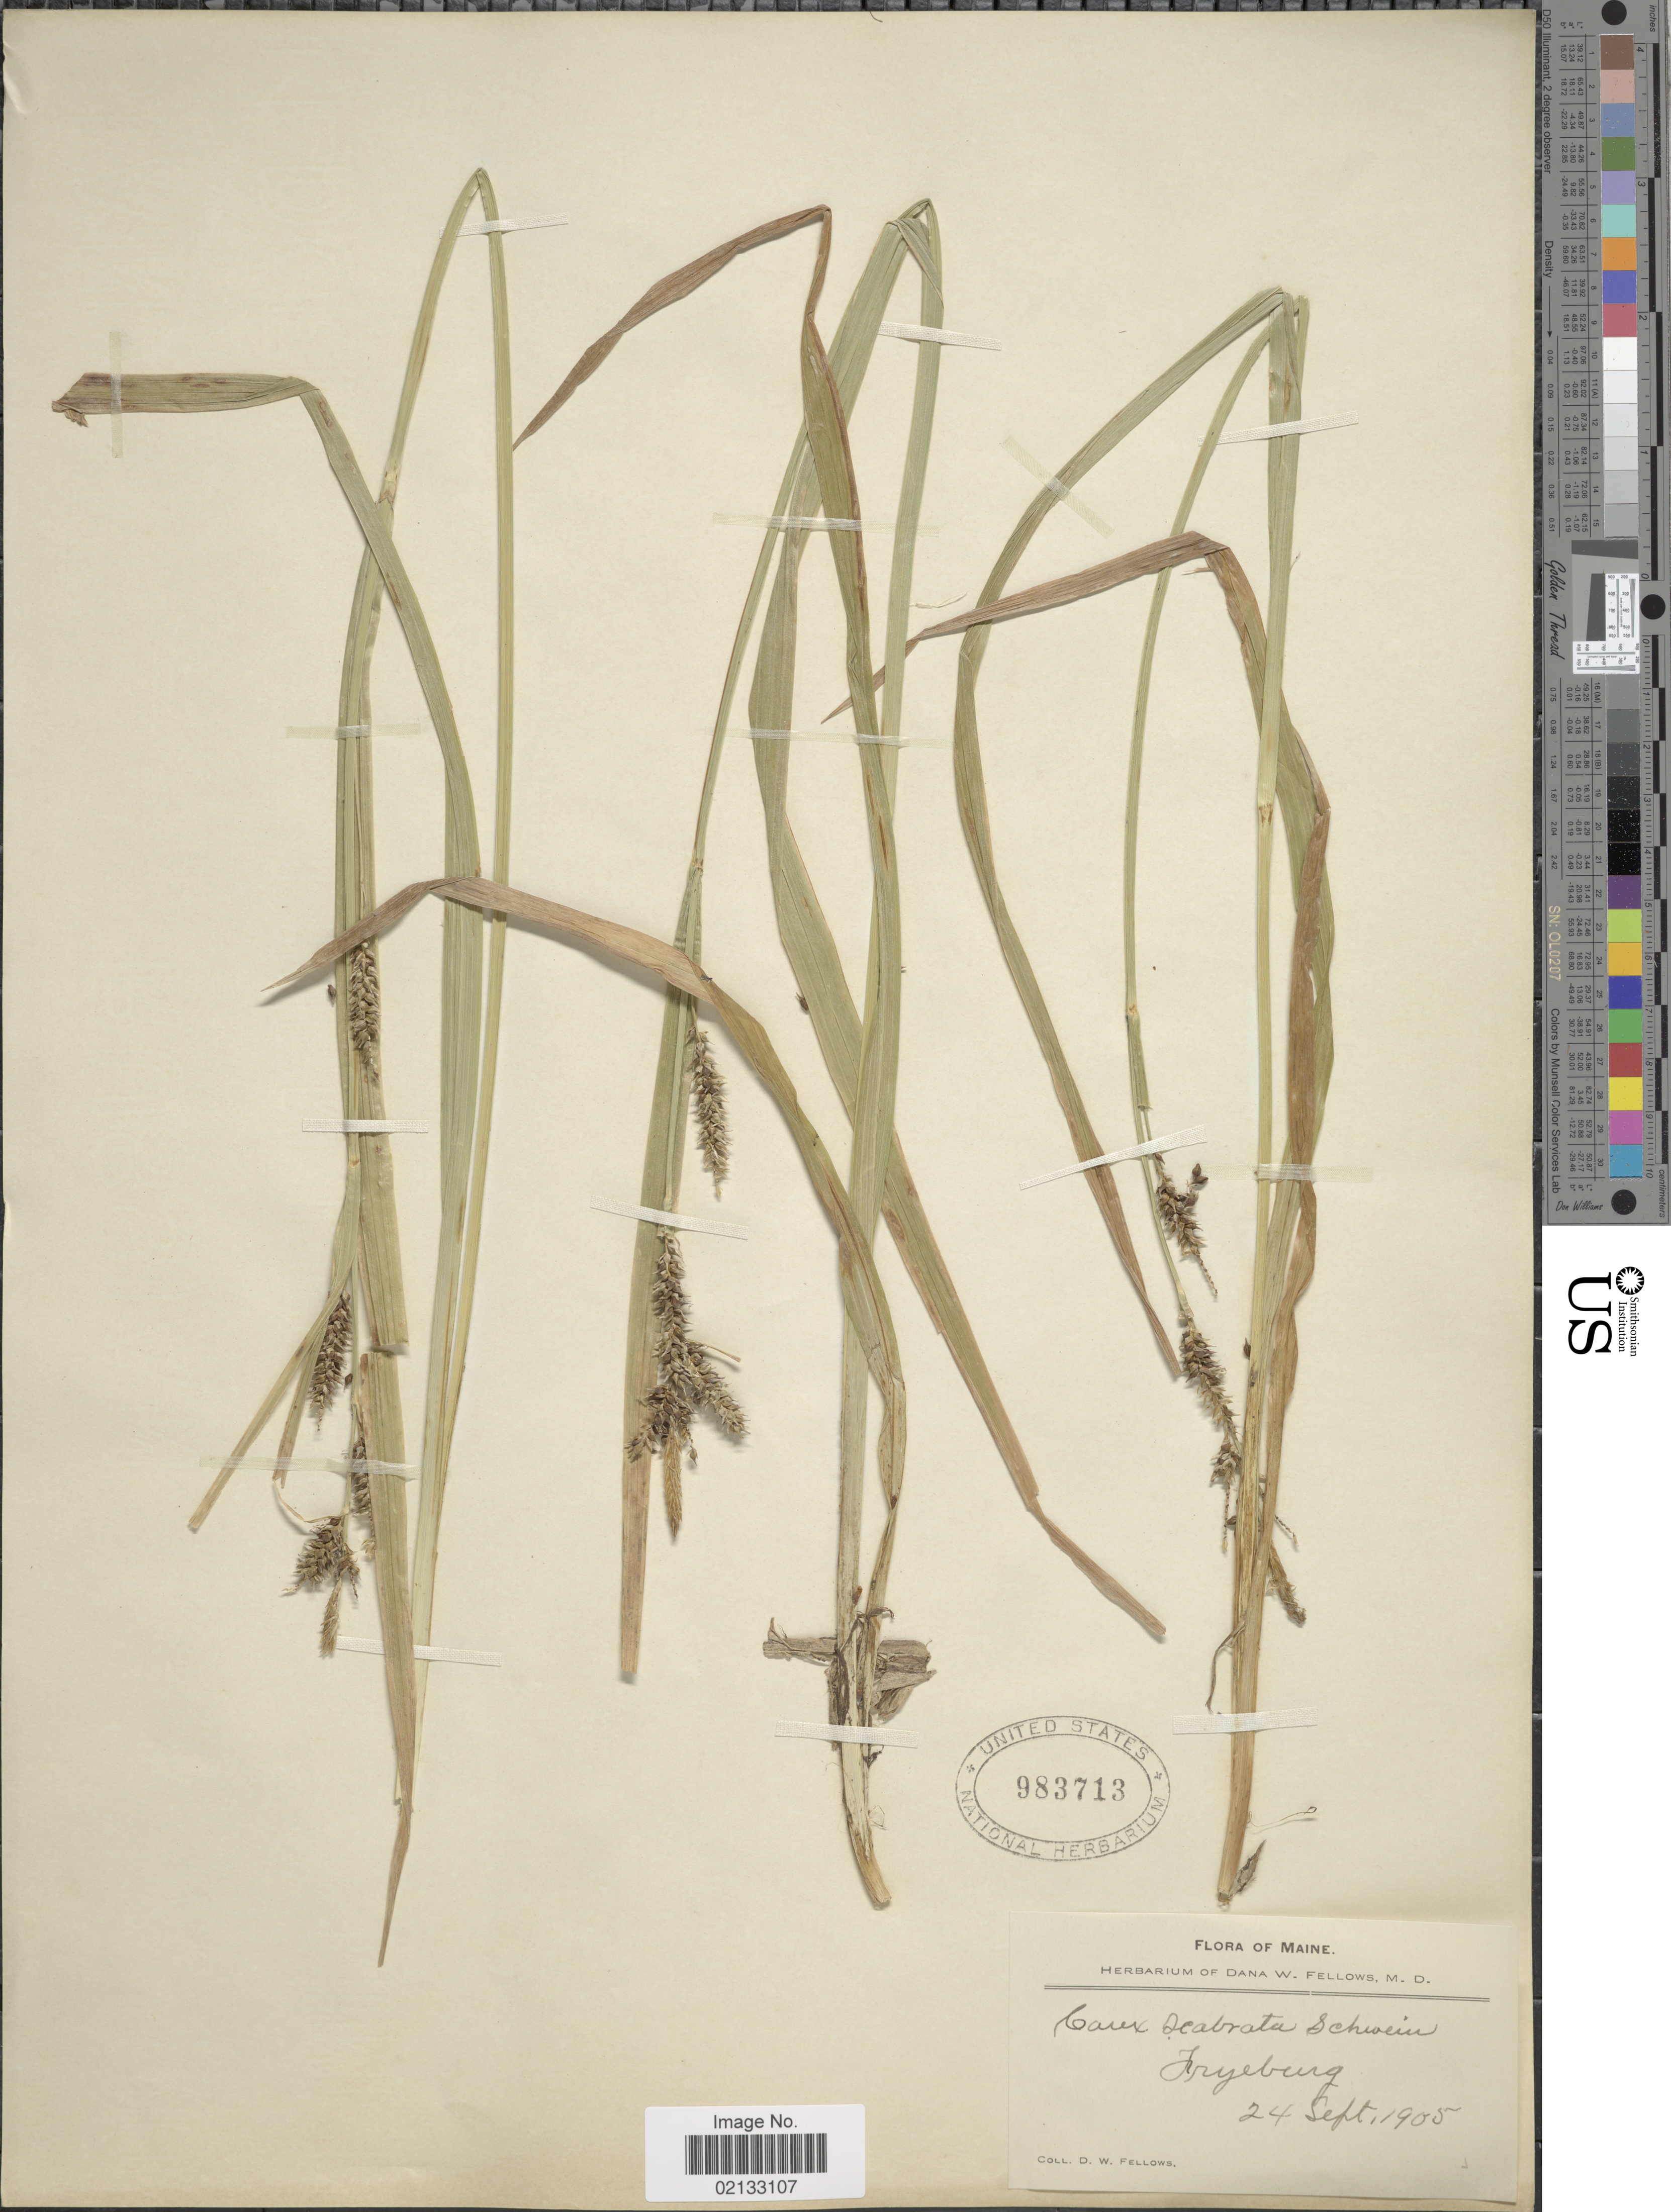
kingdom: Plantae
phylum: Tracheophyta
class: Liliopsida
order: Poales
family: Cyperaceae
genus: Carex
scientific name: Carex scabrata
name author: Schwein.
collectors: D. W. Fellows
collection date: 1905-09-24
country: United States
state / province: Maine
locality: Fryeburg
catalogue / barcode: US 983713